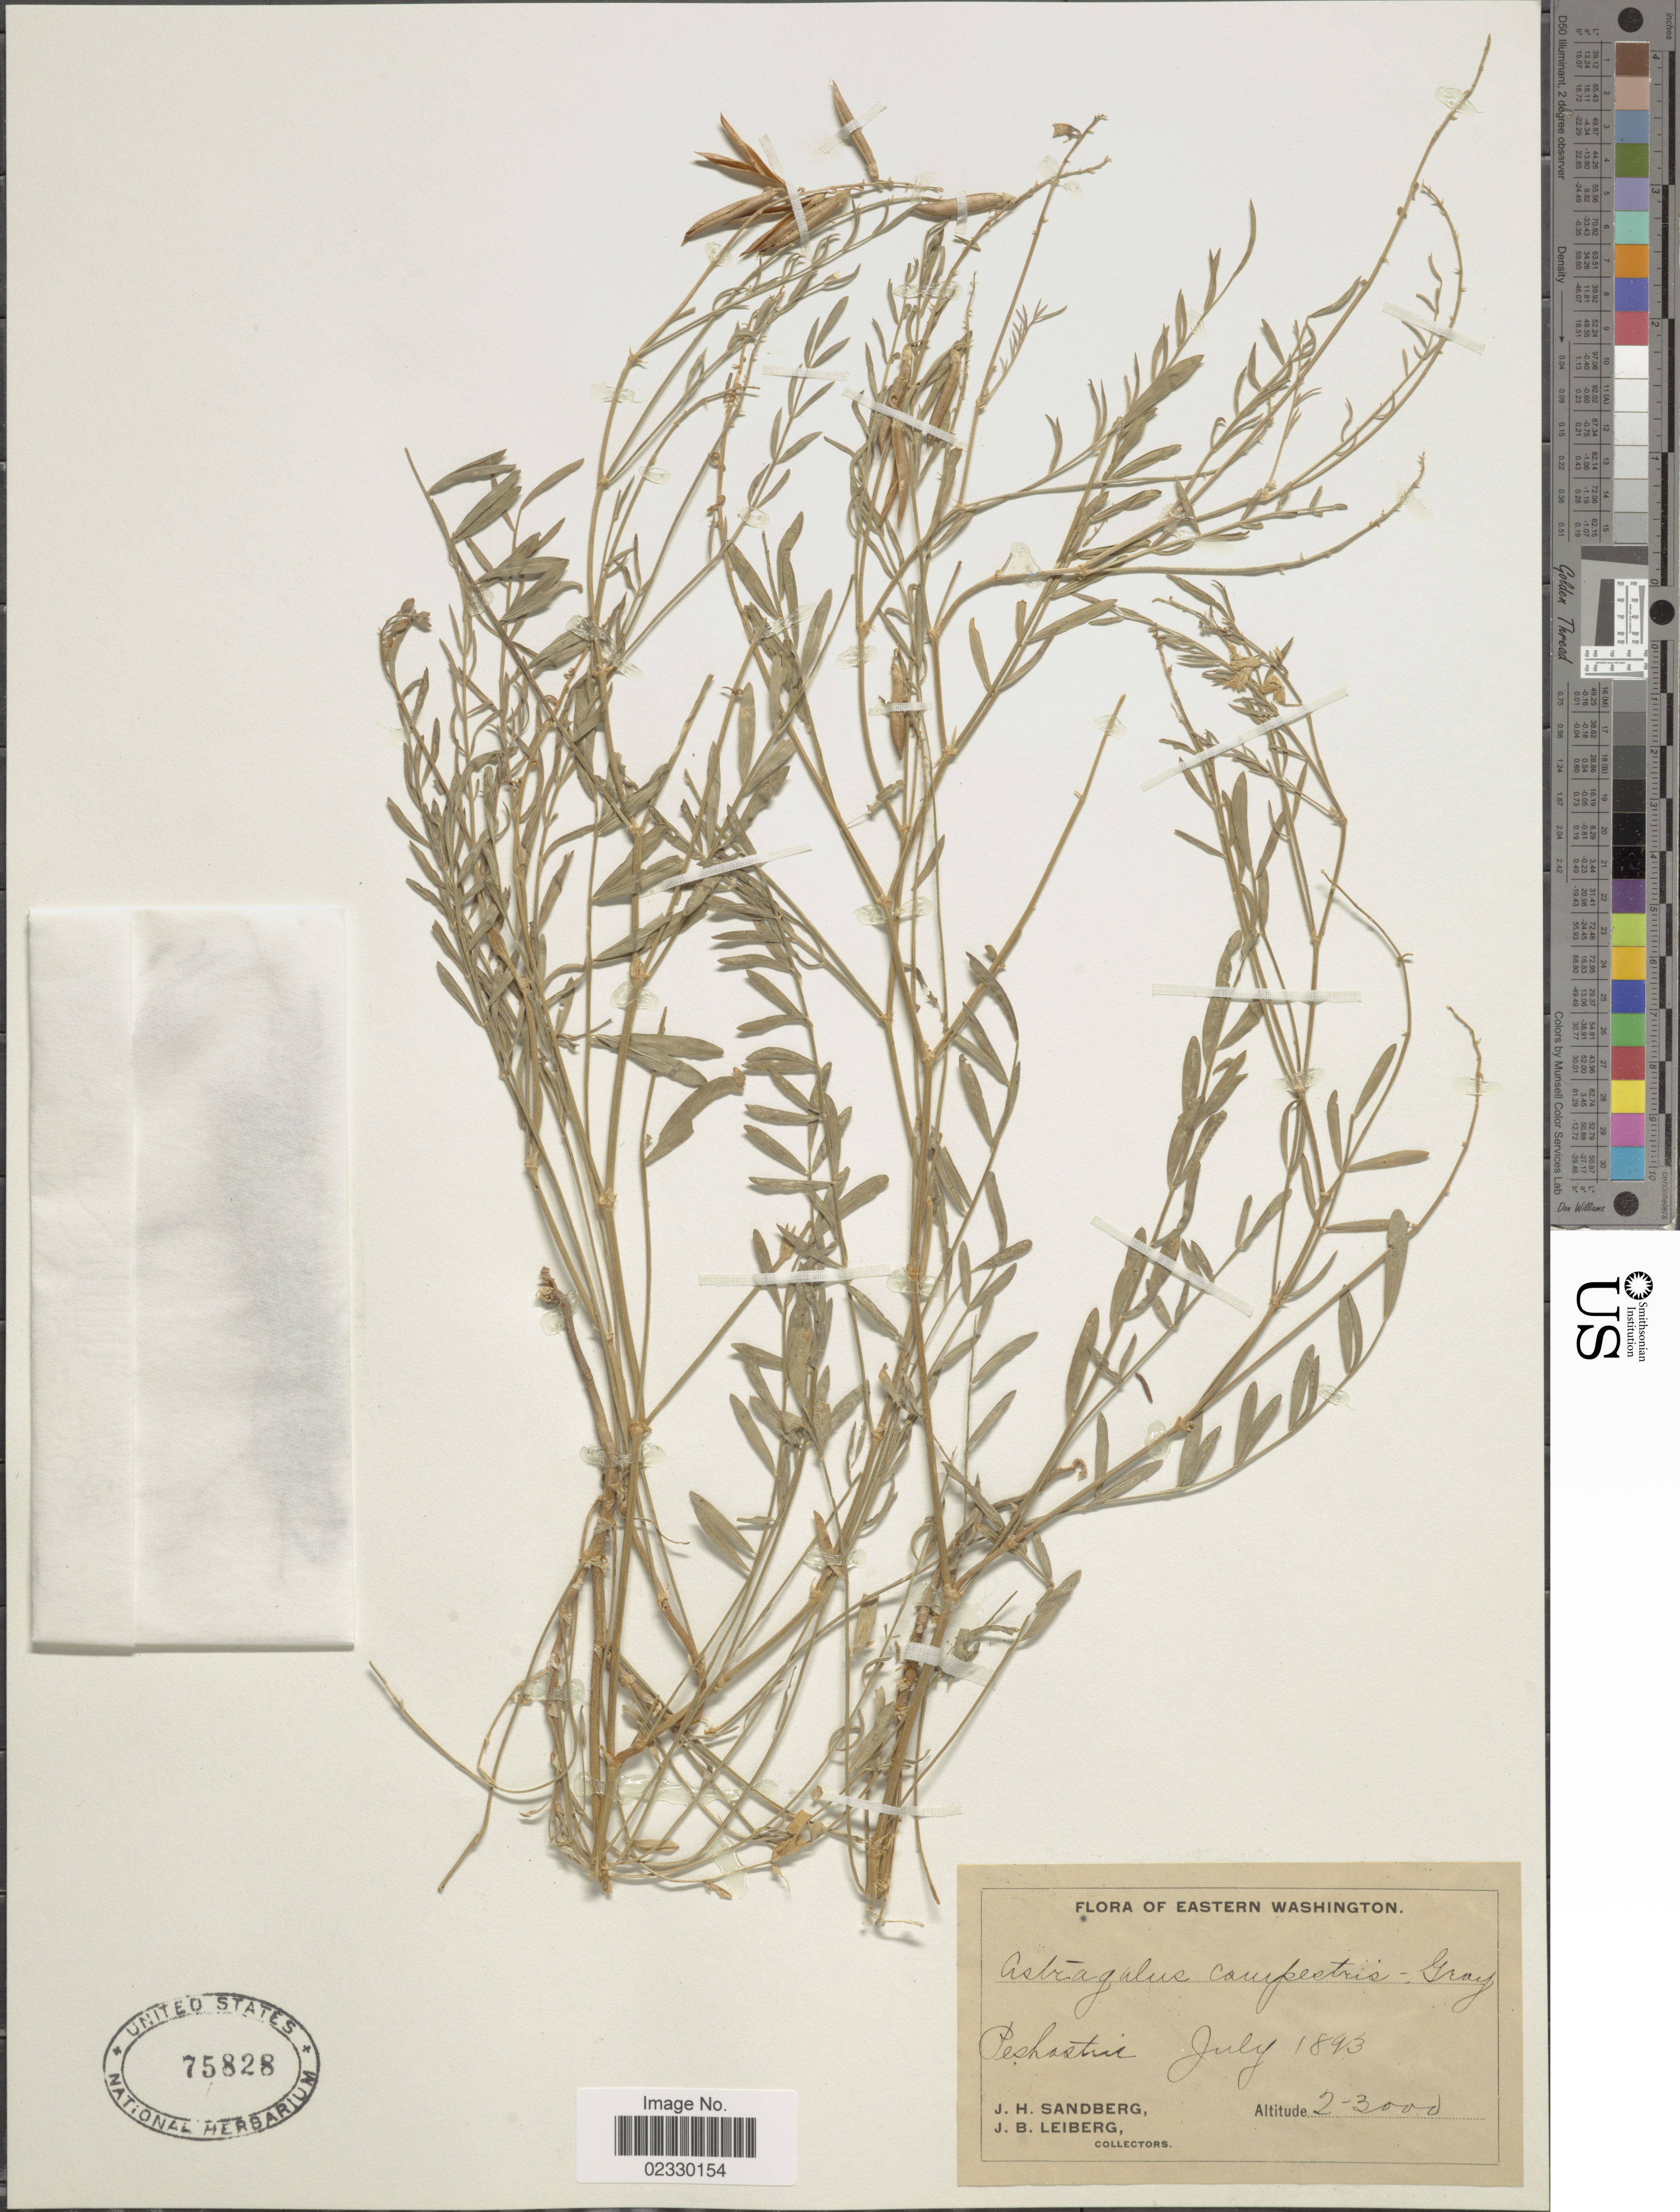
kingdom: Plantae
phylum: Tracheophyta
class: Magnoliopsida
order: Fabales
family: Fabaceae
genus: Astragalus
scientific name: Astragalus convallarius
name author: Greene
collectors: J. H. Sandberg & J. B. Leiberg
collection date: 1893-07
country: United States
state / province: Washington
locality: Eastern Washington, Peshastine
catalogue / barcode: US 75828